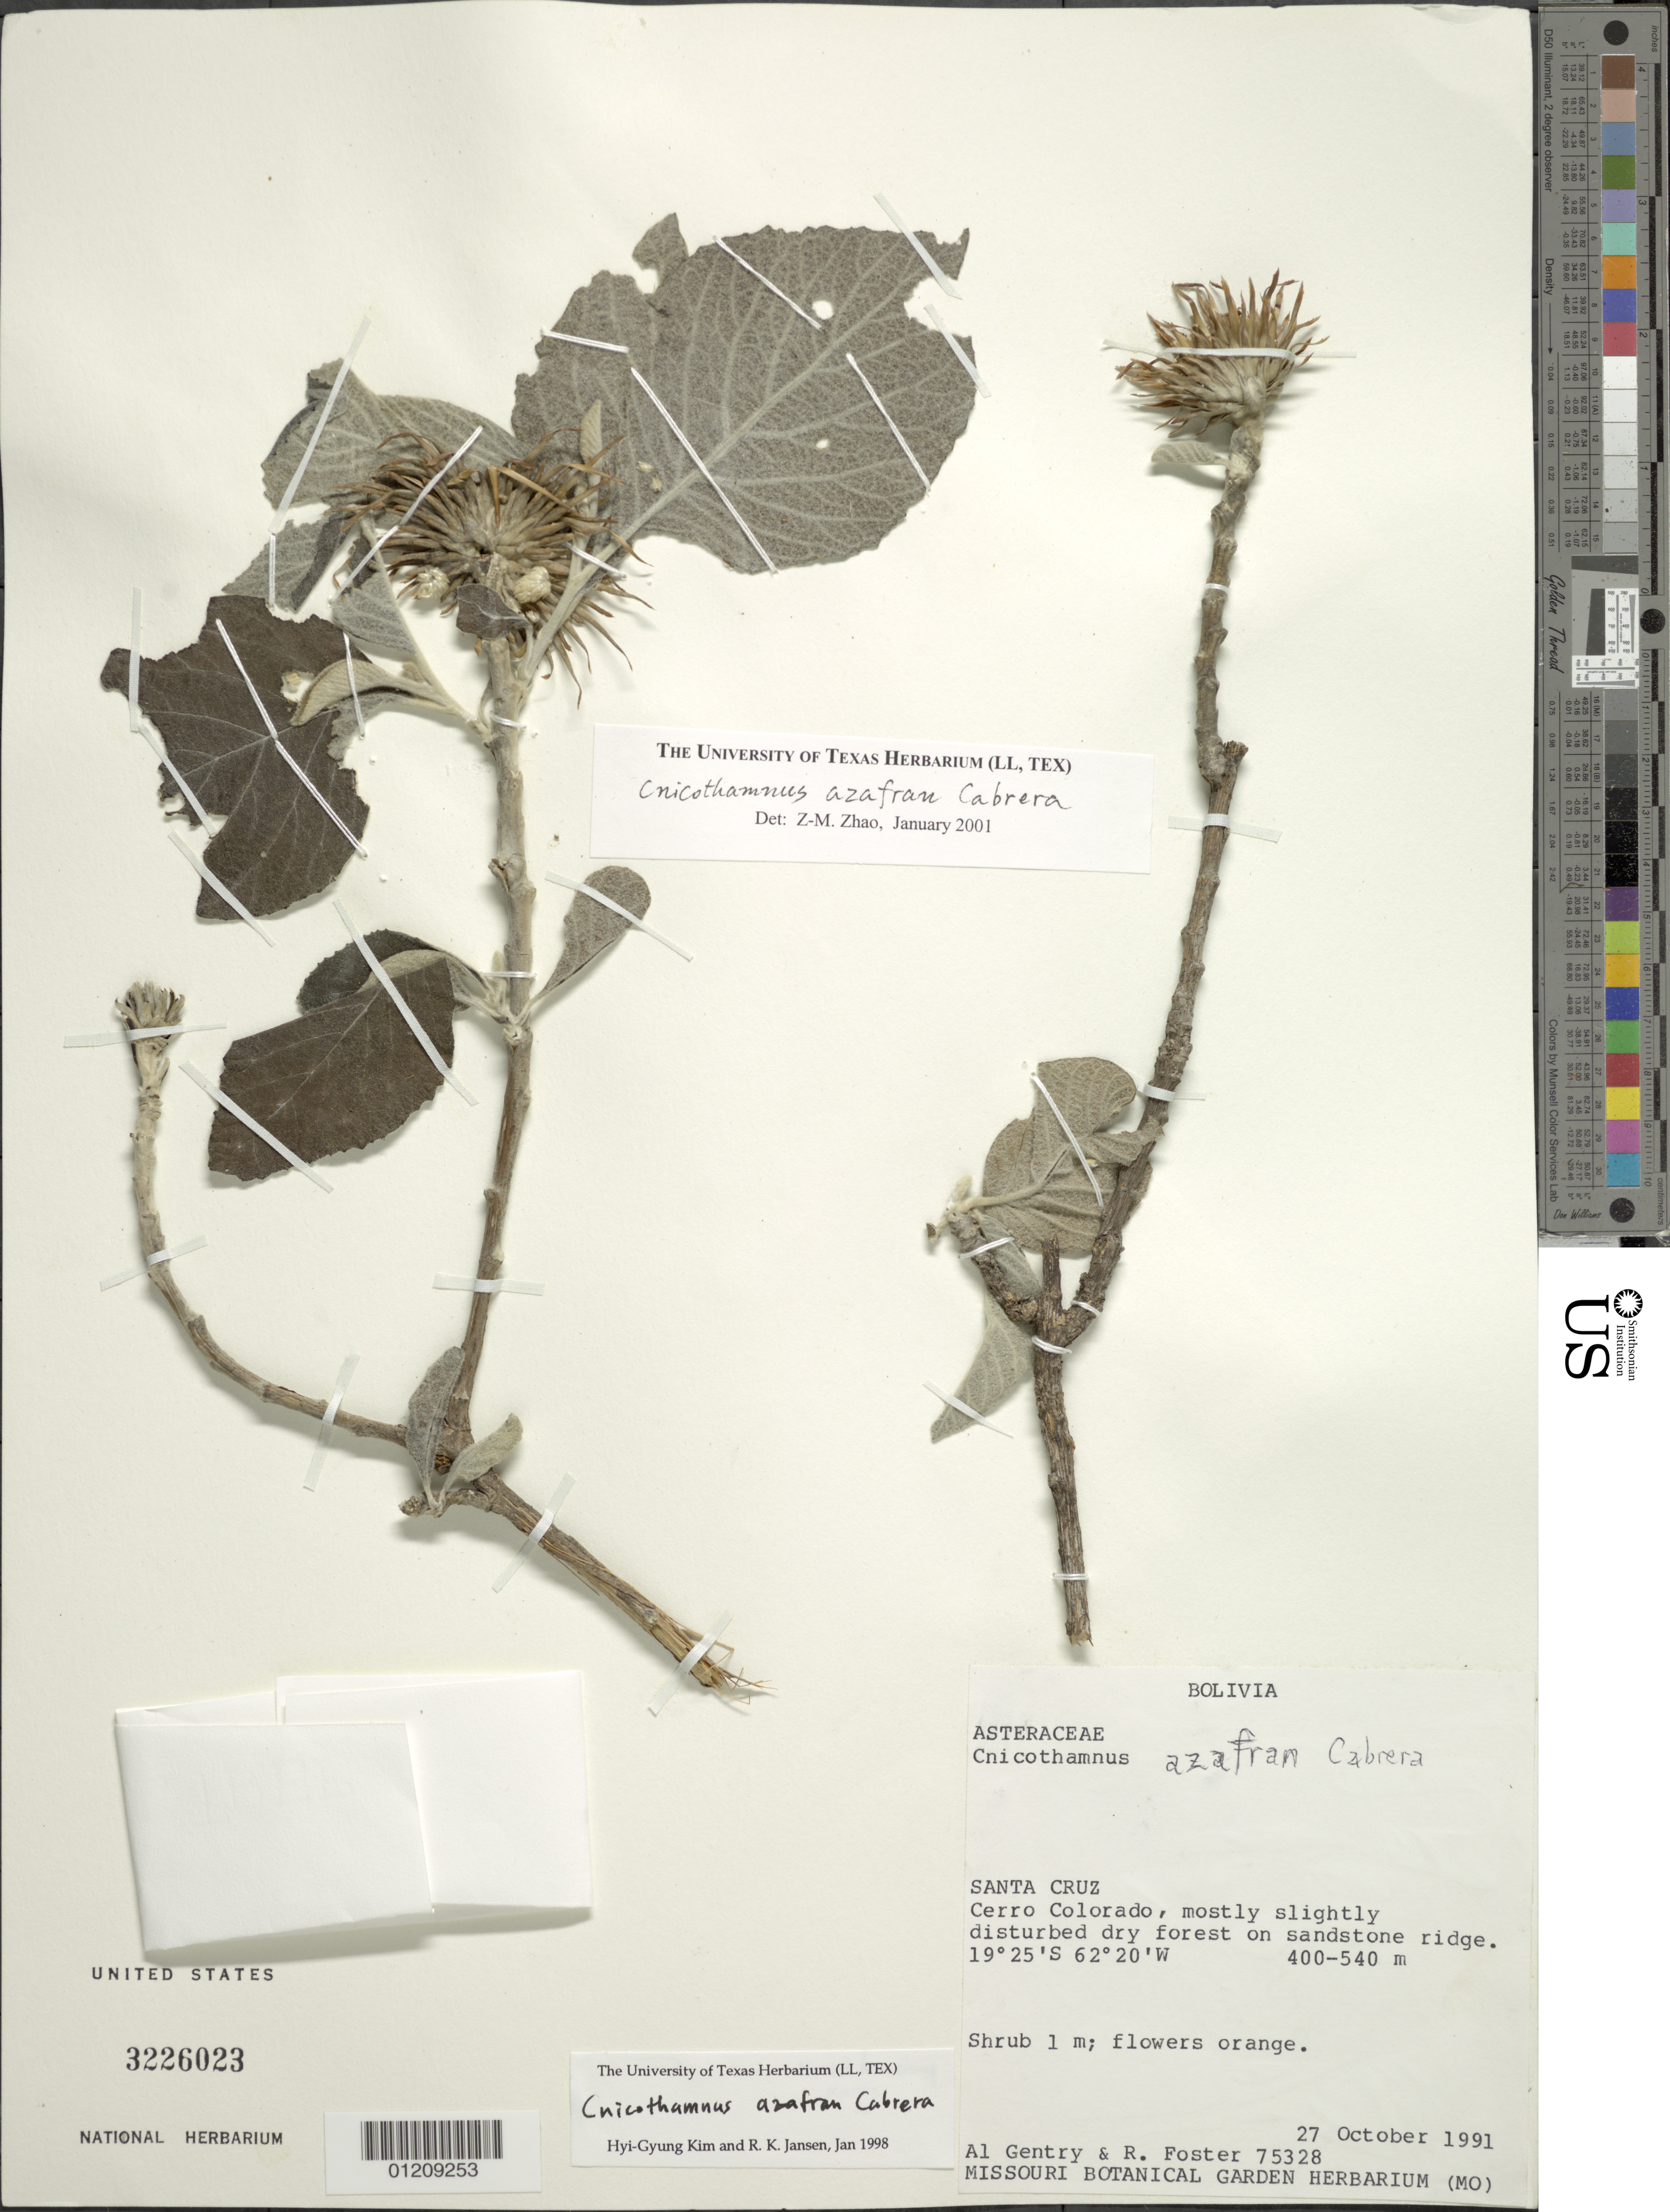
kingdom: Plantae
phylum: Tracheophyta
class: Magnoliopsida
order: Asterales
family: Asteraceae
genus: Cnicothamnus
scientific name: Cnicothamnus azafran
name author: (Cabrera) Cabrera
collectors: A. H. Gentry & R. Foster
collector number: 75328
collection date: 1991-10-27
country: Bolivia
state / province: Santa Cruz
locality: Cerro Colorado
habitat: mostly slightly disturbed dry forest on sandstone ridge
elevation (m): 400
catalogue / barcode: US 3226023